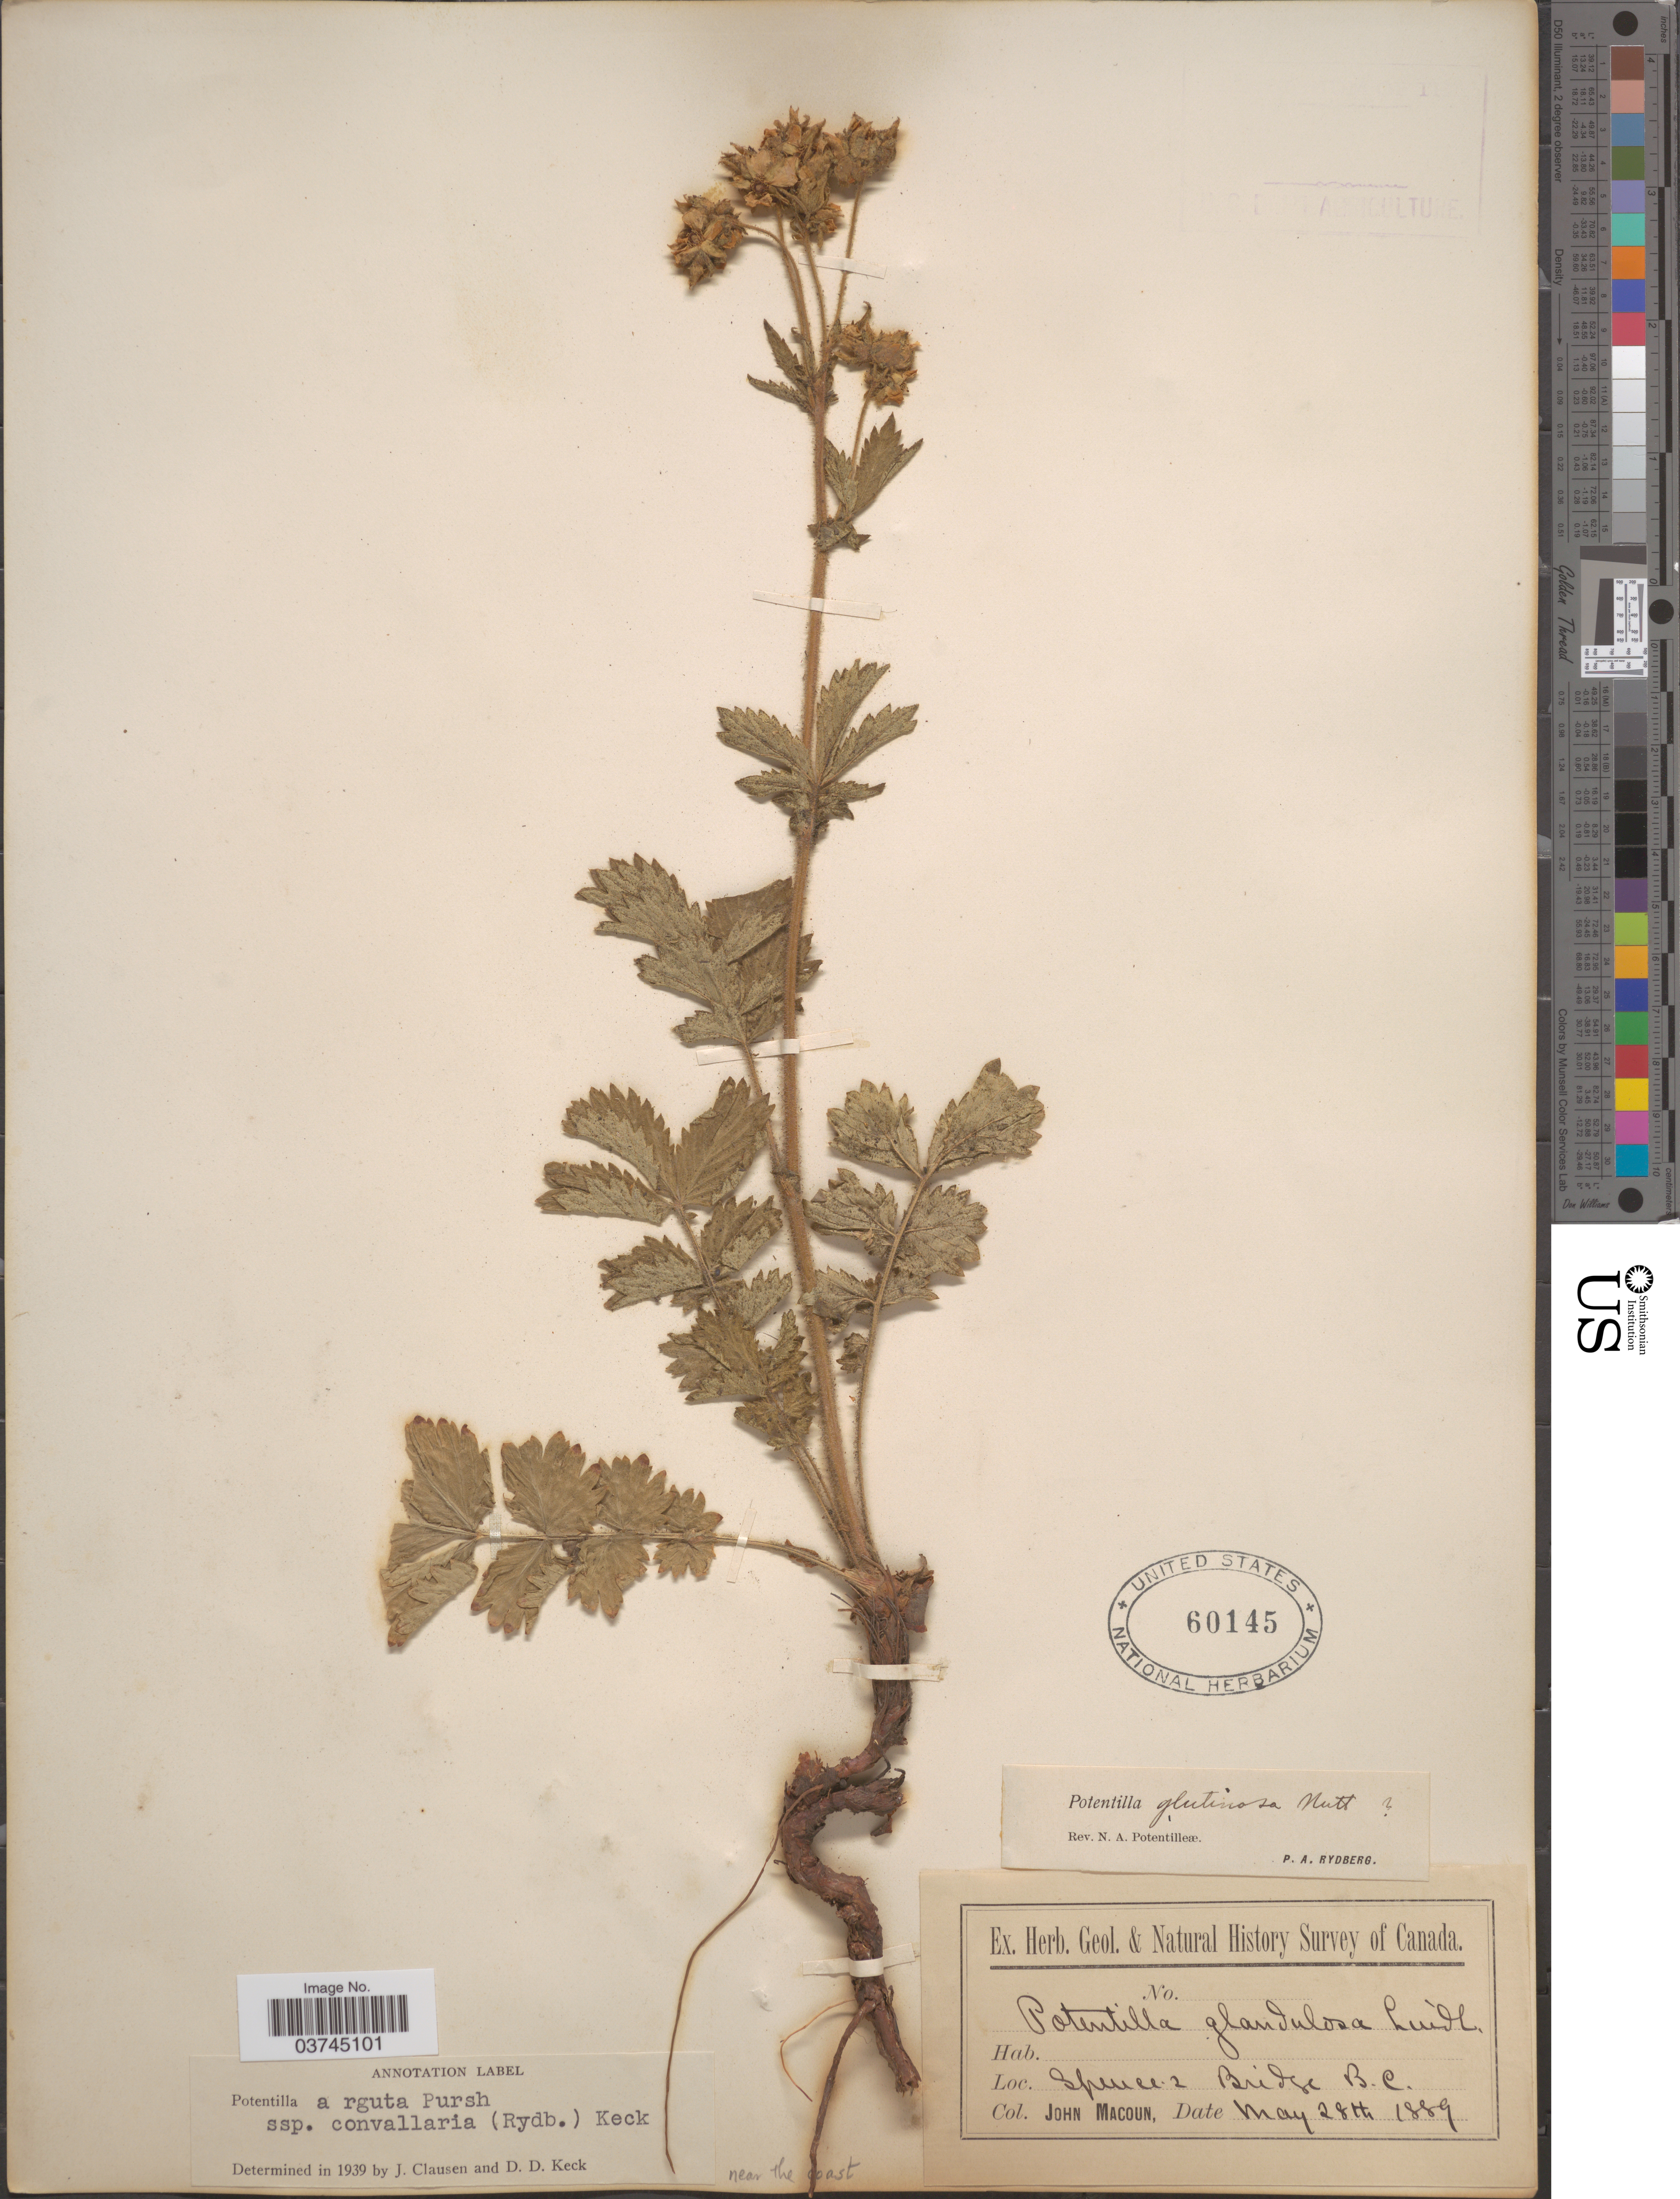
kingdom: Plantae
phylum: Tracheophyta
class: Magnoliopsida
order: Rosales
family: Rosaceae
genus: Drymocallis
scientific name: Drymocallis convallaria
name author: (Rydb.) Rydb.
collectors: J. Macoun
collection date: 1889-05-28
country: Canada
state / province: British Columbia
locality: Spruce 2 Bridge.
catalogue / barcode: US 60145